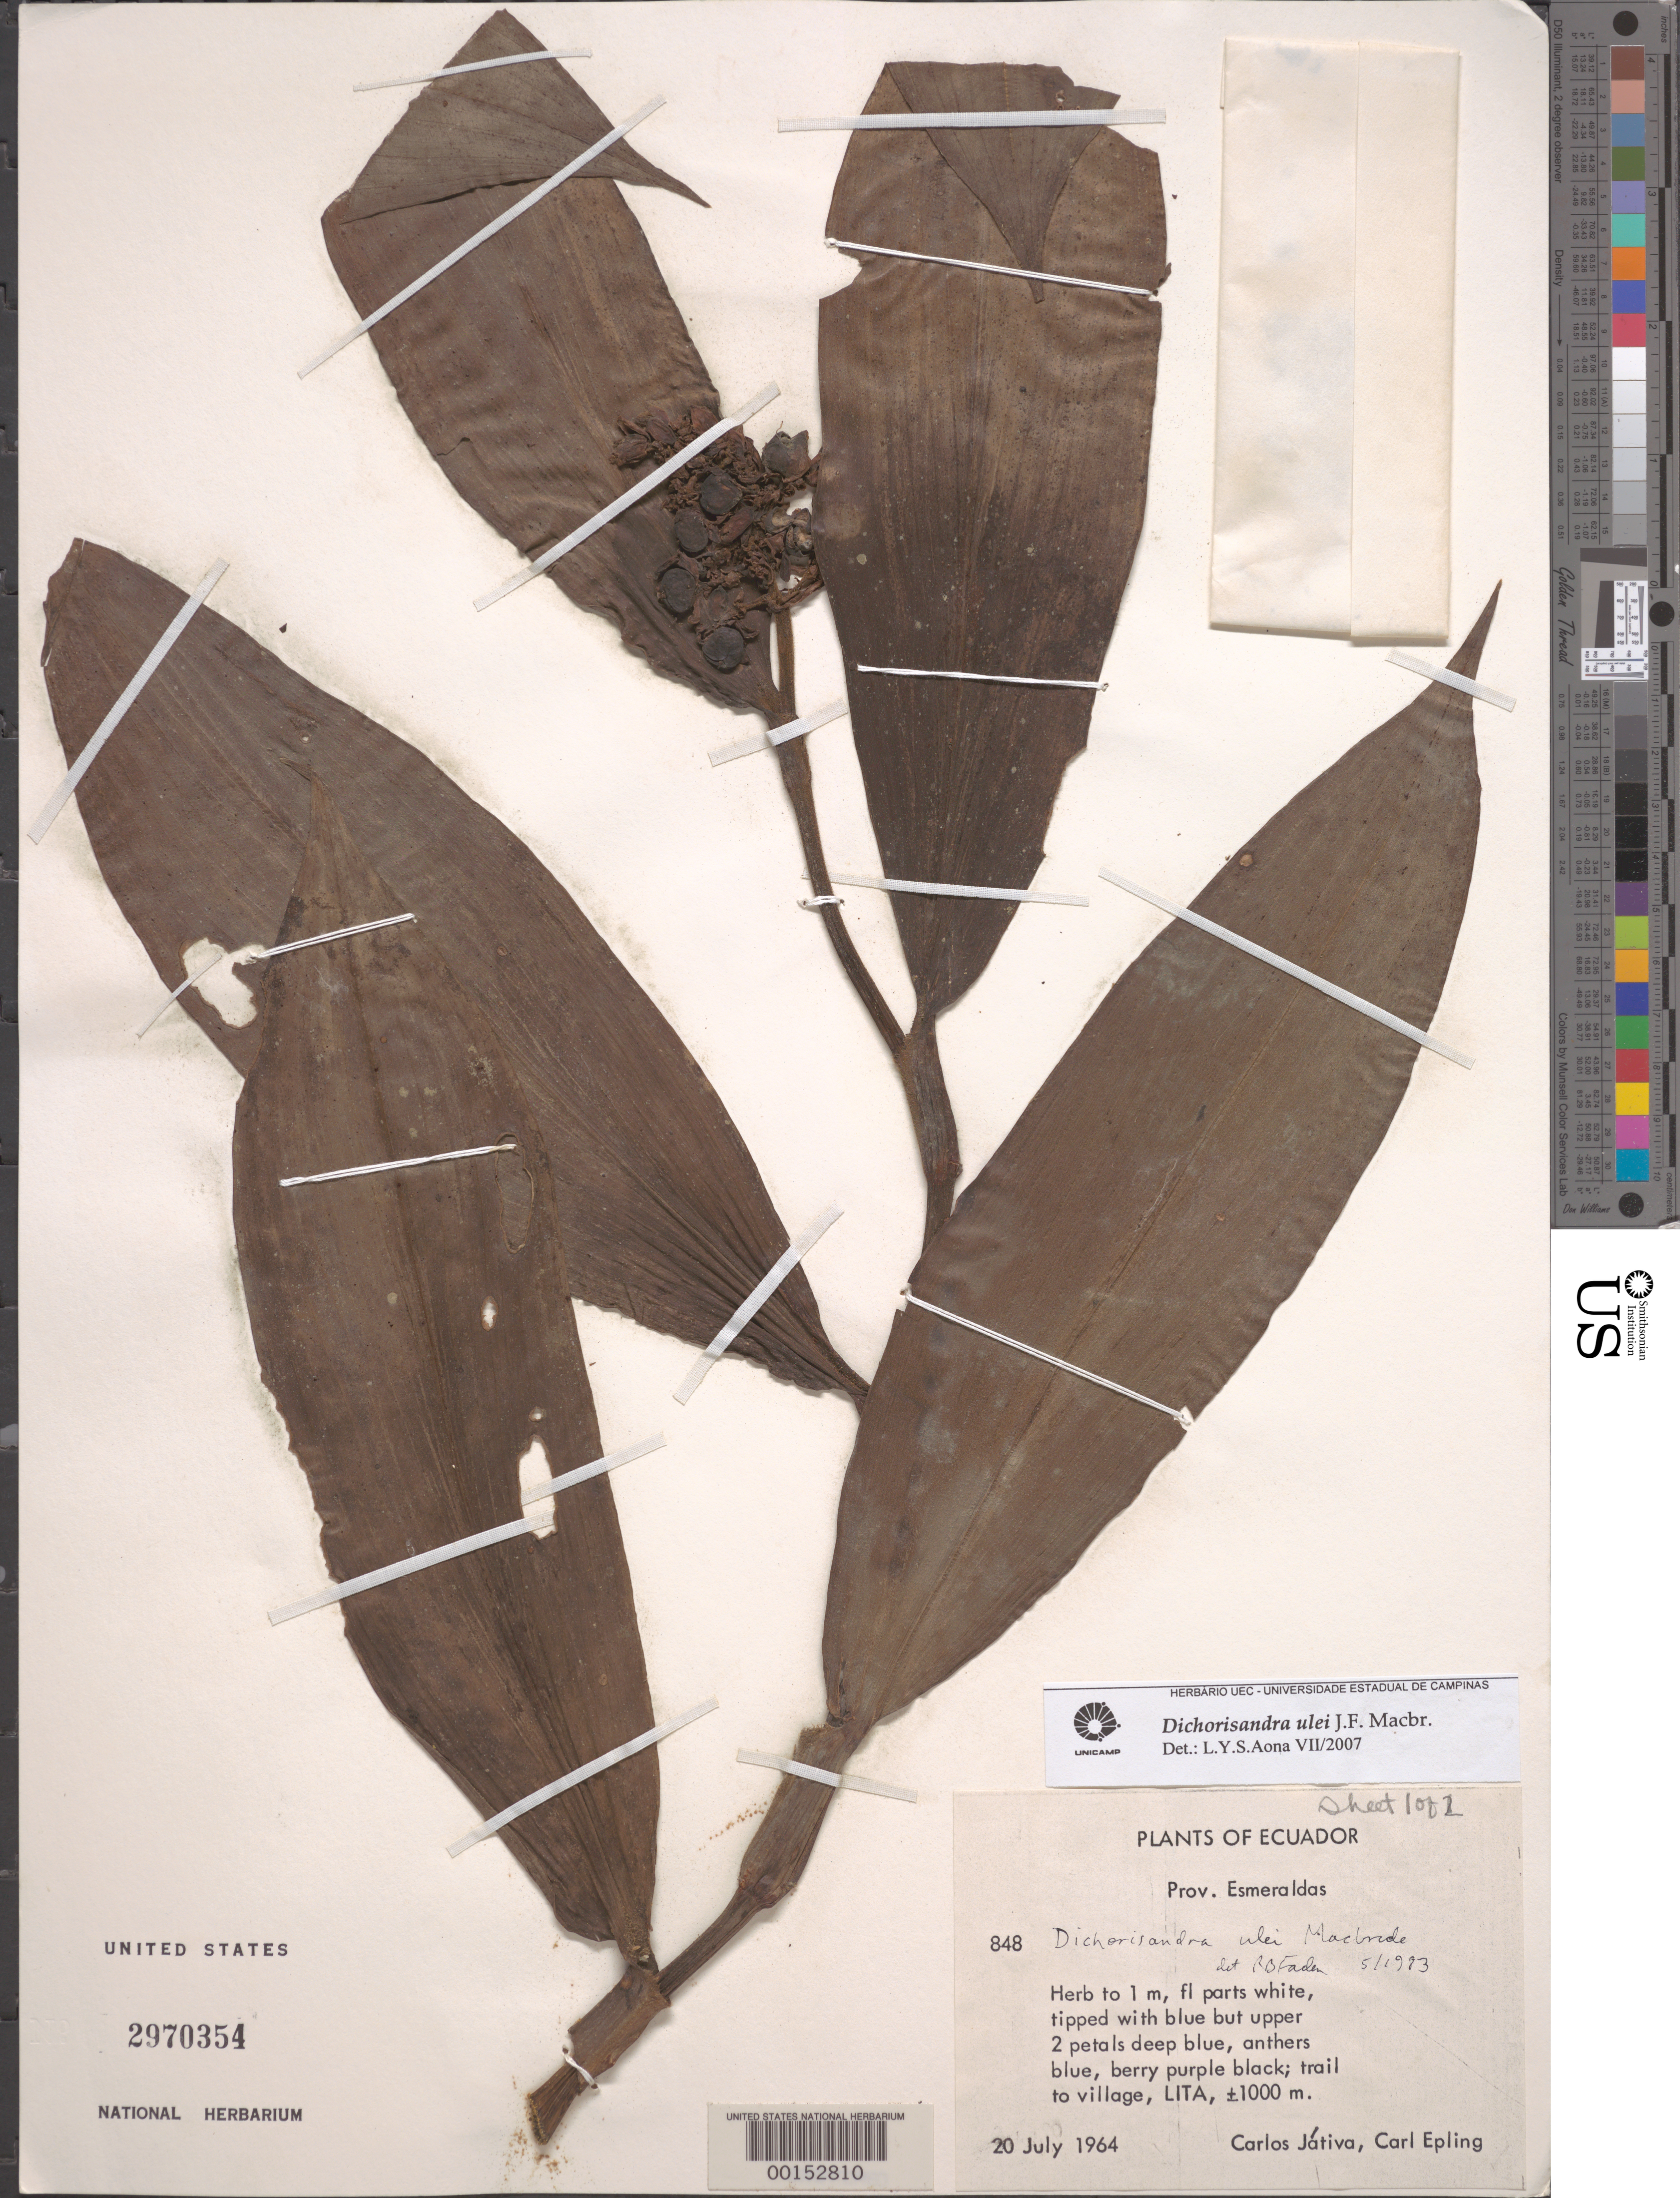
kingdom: Plantae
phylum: Tracheophyta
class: Liliopsida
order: Commelinales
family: Commelinaceae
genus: Dichorisandra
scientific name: Dichorisandra ulei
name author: J.F. Macbr.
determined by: Aona, L. Y. S.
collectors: C. D. Játiva & C. C. Epling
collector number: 848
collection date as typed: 20 Jul 1964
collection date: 1964-07-20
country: Ecuador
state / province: Esmeraldas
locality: Lita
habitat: Trailside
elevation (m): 1000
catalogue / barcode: US 2970354